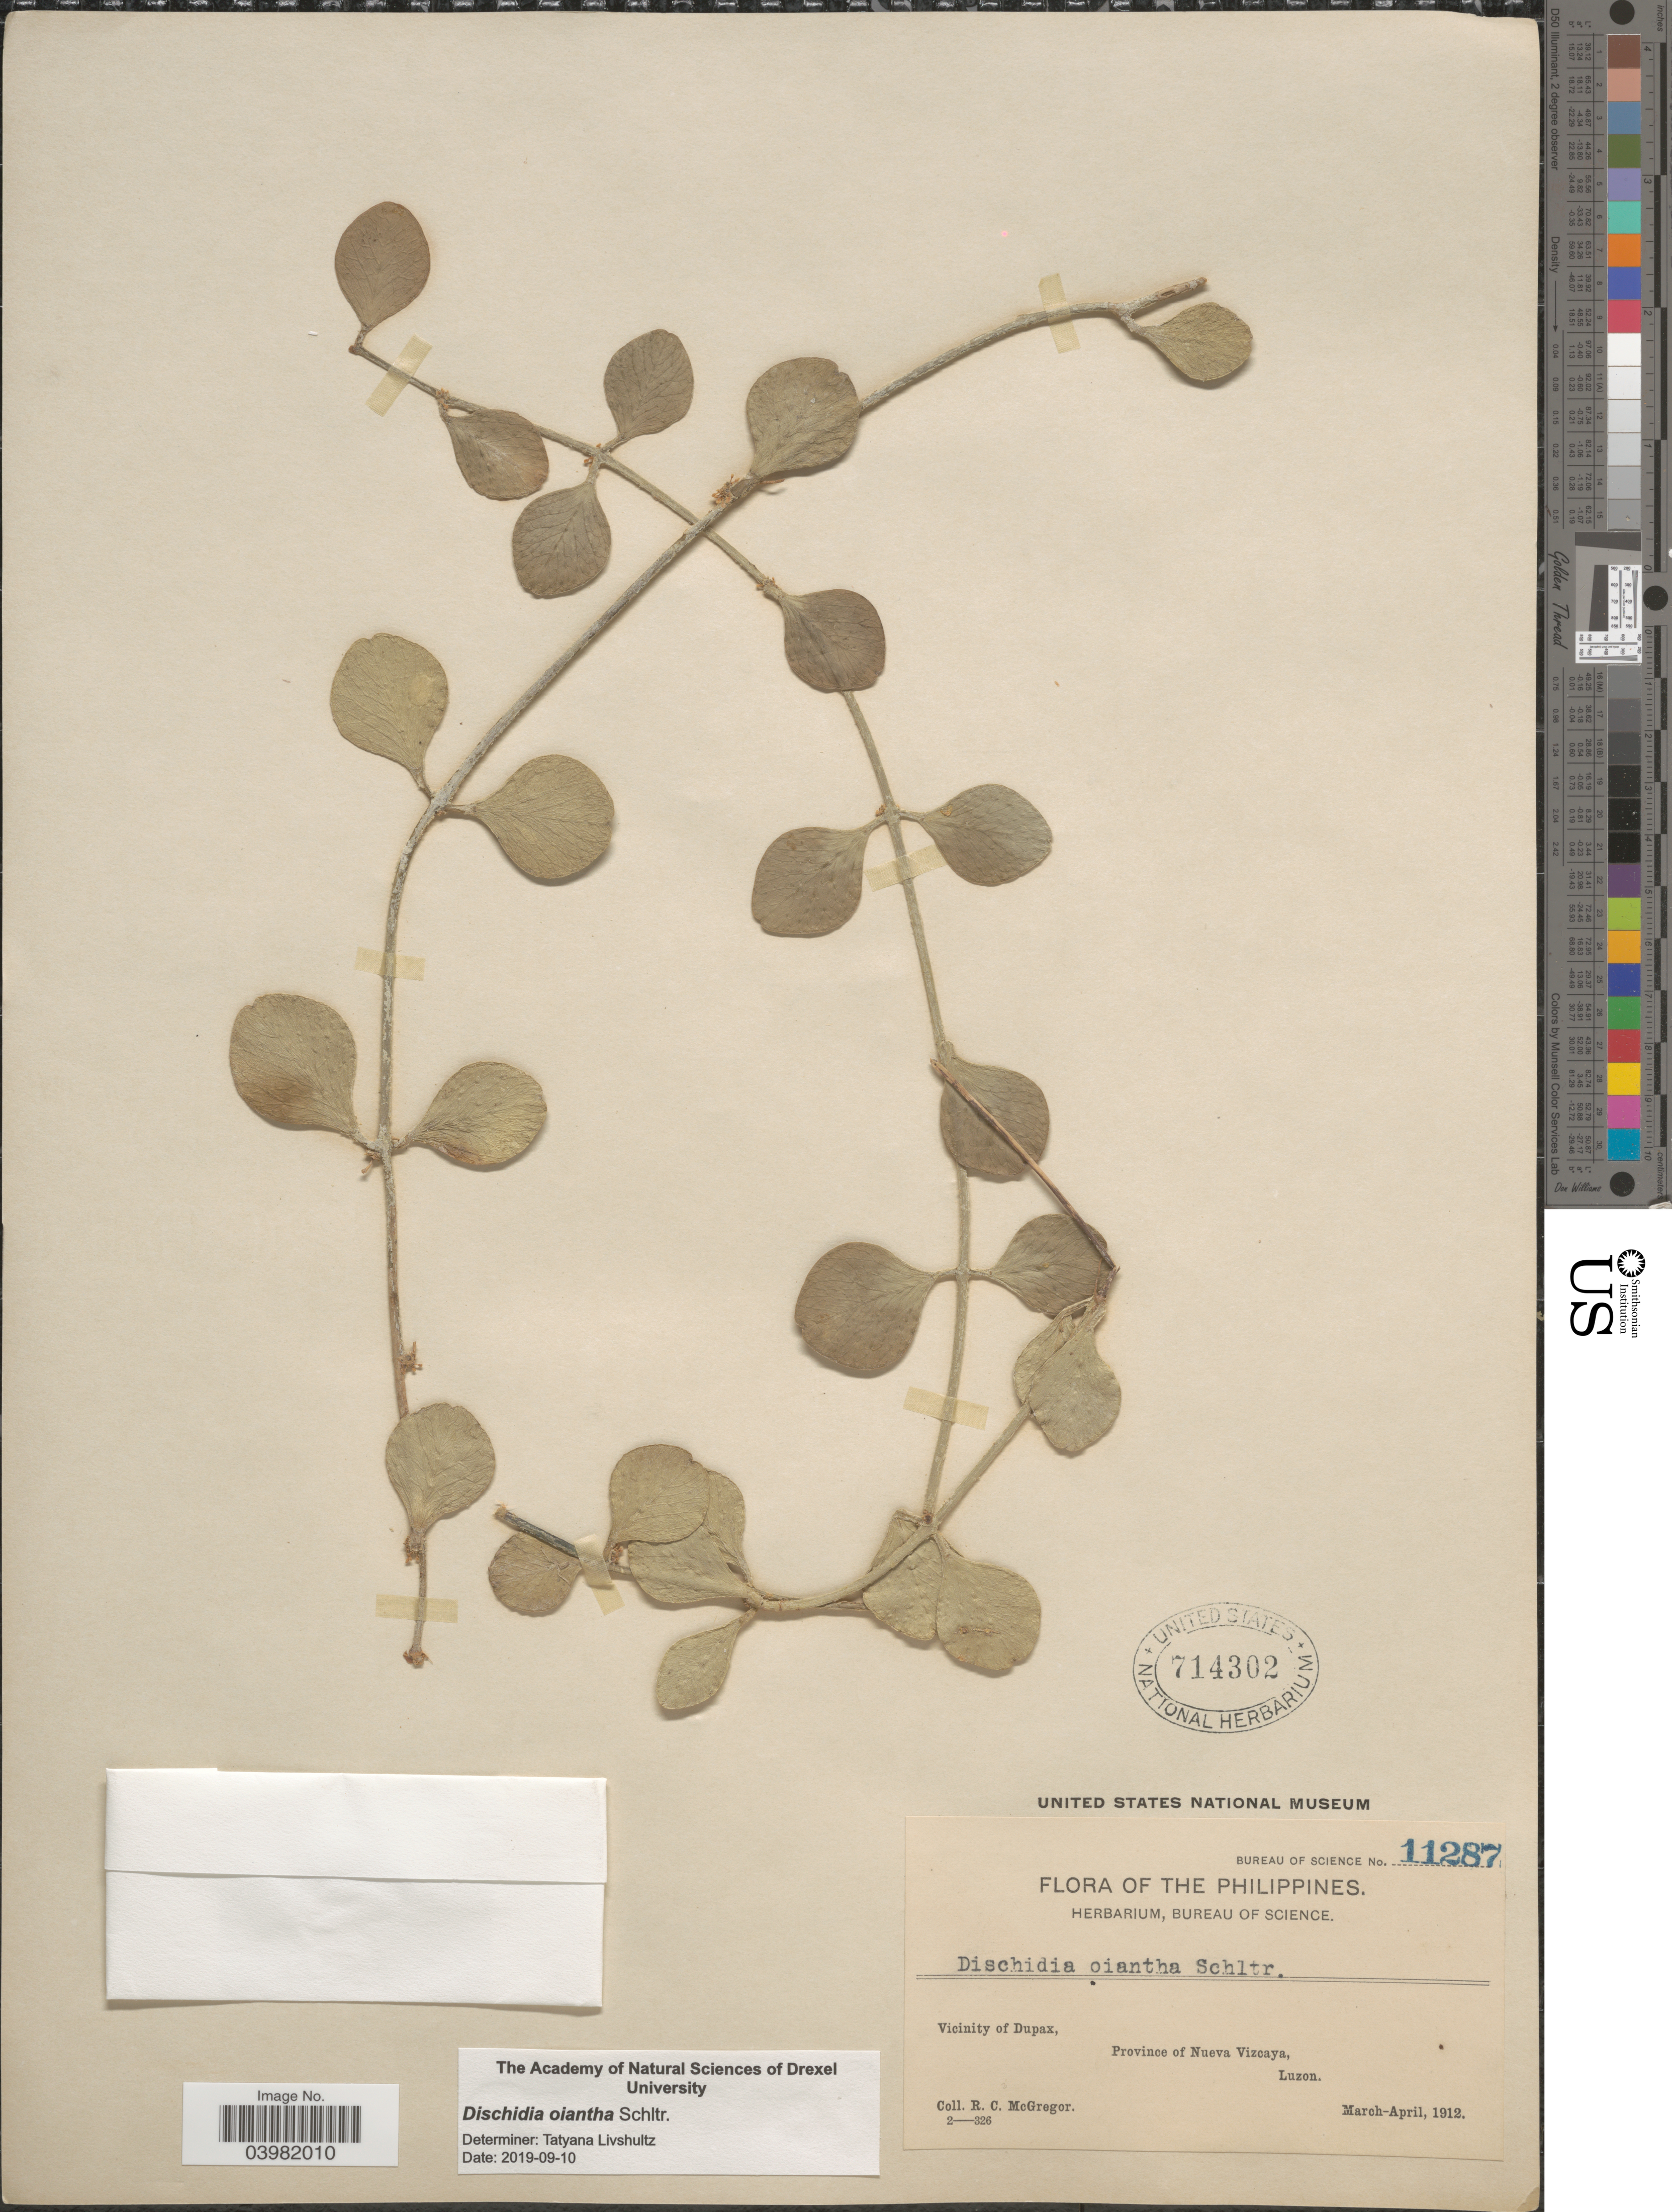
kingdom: Plantae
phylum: Tracheophyta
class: Magnoliopsida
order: Gentianales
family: Apocynaceae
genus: Dischidia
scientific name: Dischidia oiantha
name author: Schltr.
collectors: R. C. McGregor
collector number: Bureau of Science 11287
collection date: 1912-03/1912-04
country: Philippines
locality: Vicinity of Dupax, Province of Nueva Vizcaya, Luzon.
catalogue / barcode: US 714302